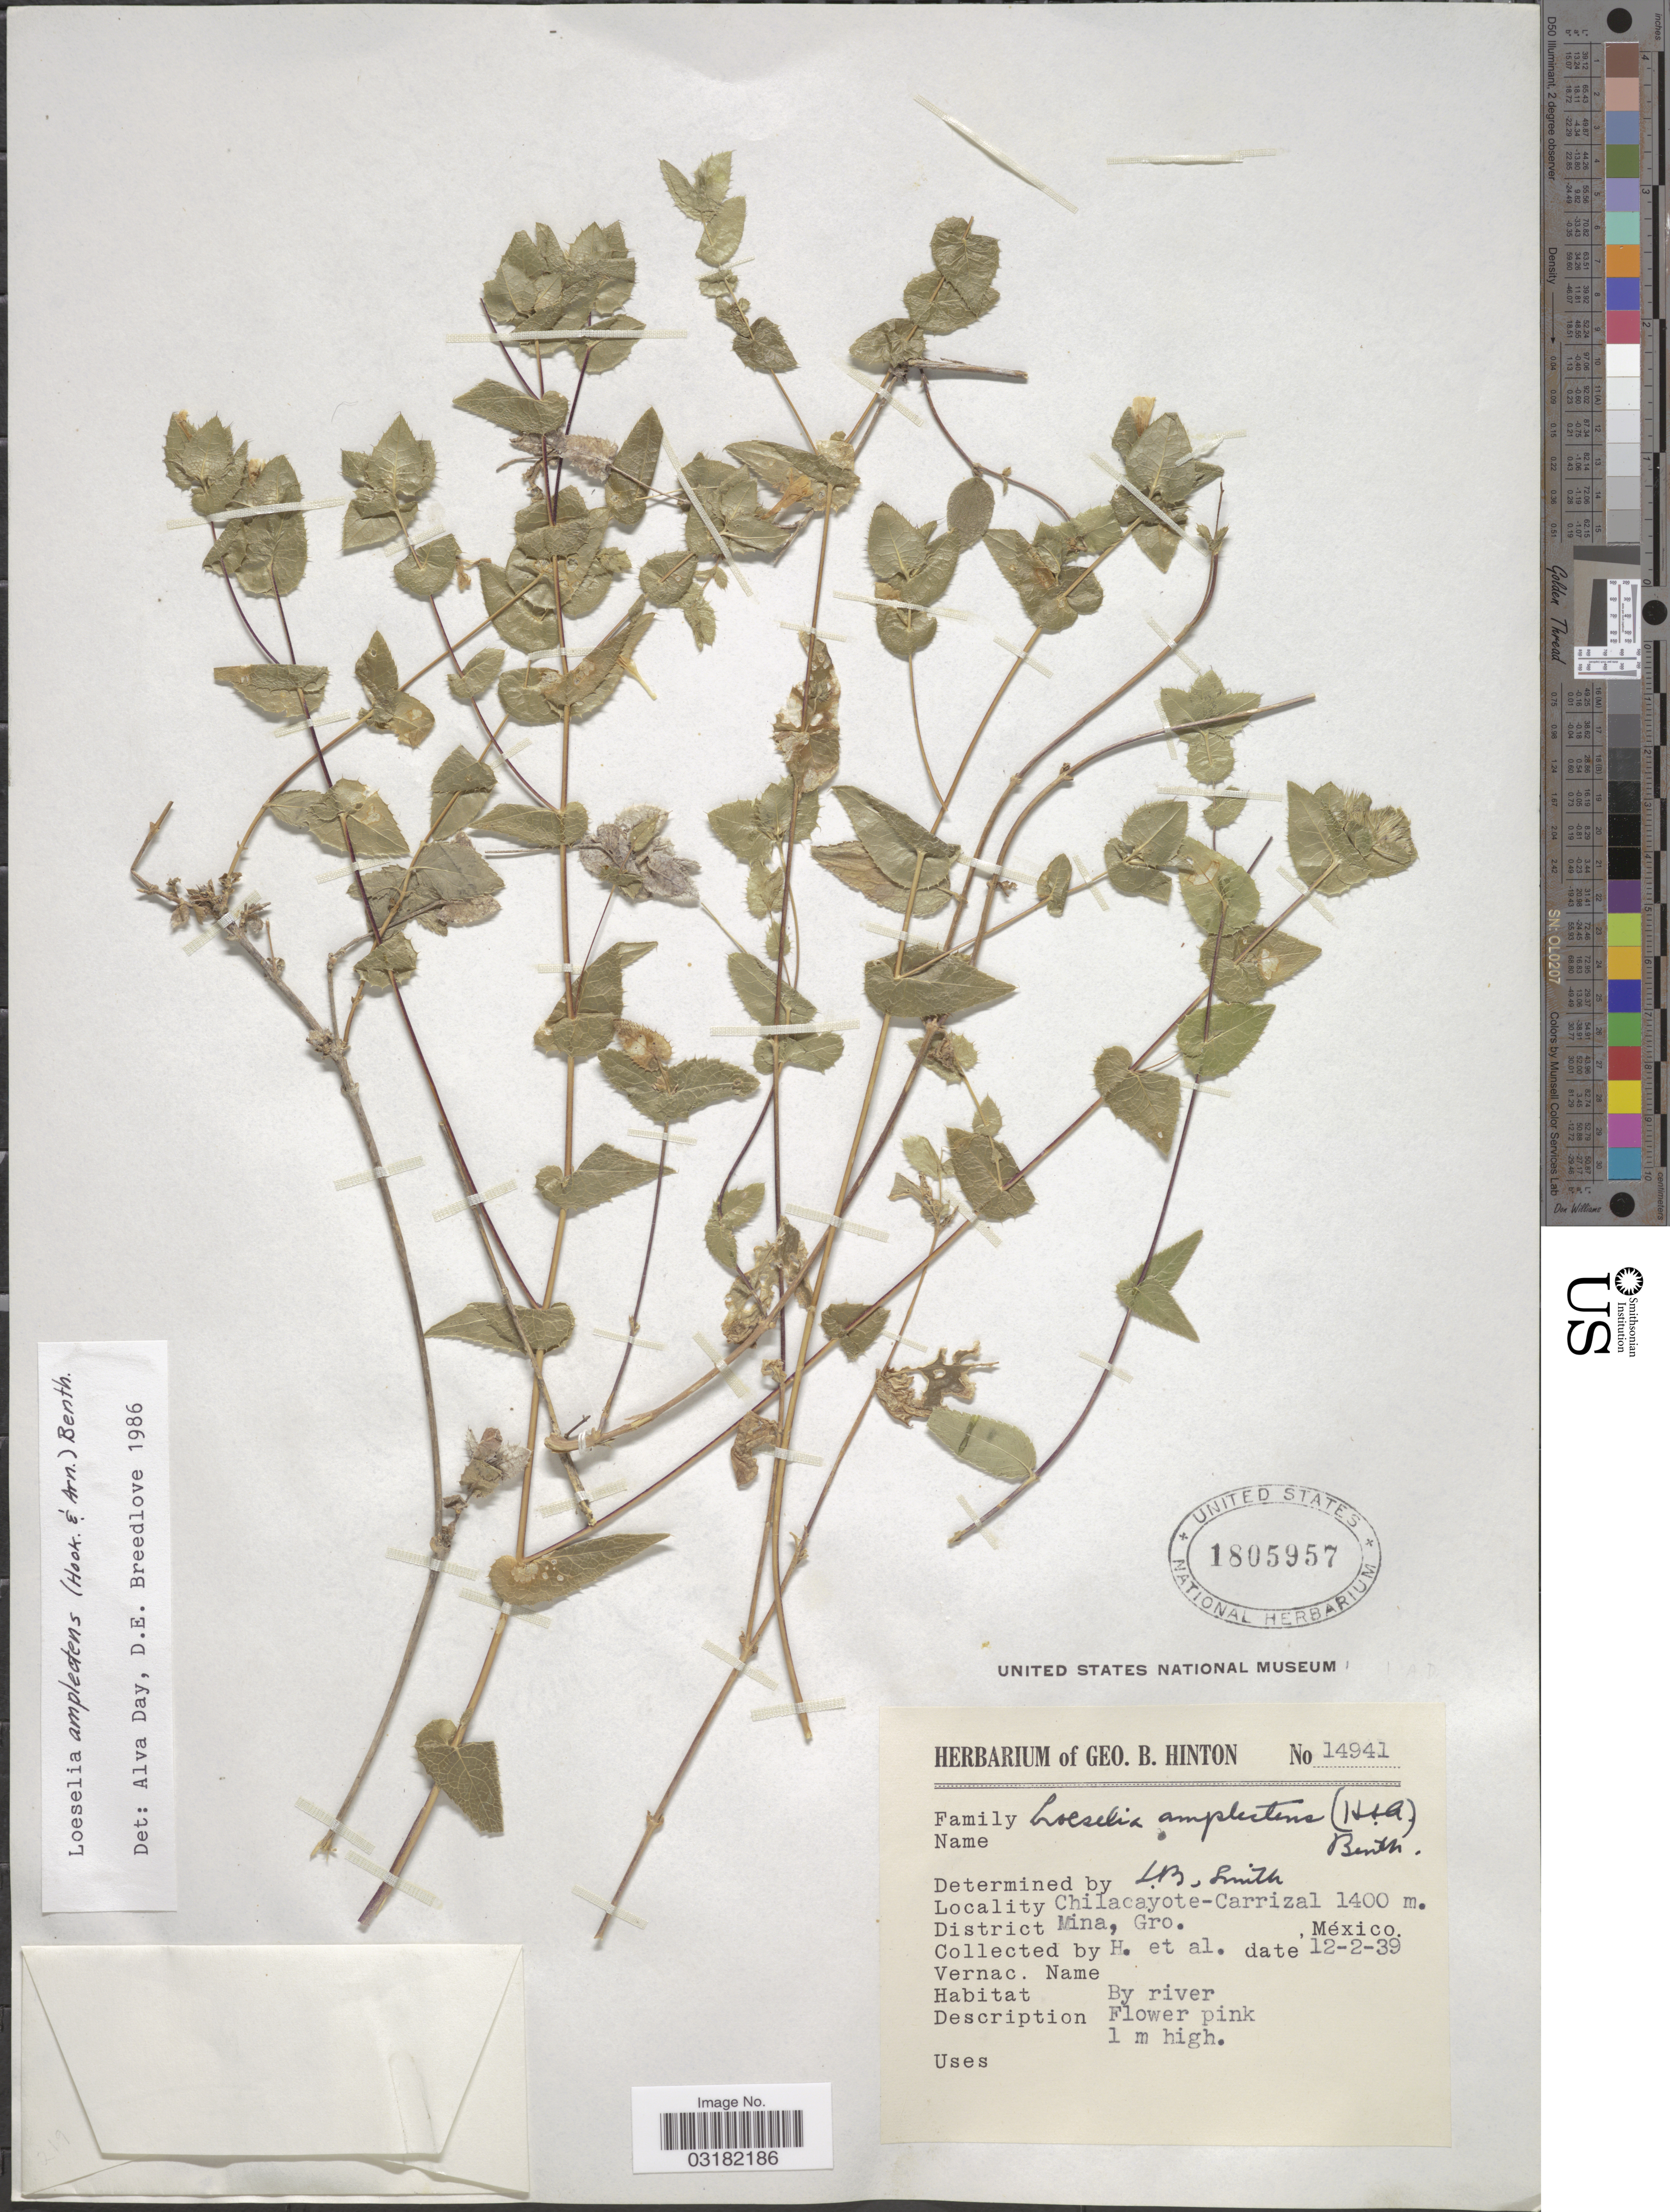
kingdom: Plantae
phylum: Tracheophyta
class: Magnoliopsida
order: Ericales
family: Polemoniaceae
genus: Loeselia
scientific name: Loeselia amplectens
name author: (Hook. & Arn.) Benth. ex DC.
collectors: G. B. Hinton & et al.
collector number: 14941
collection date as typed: Transcribed d/m/y: 12/2/39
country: Mexico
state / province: Guerrero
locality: Chilacayote-Carrizal. District Mina.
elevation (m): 1400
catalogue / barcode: US 1805957